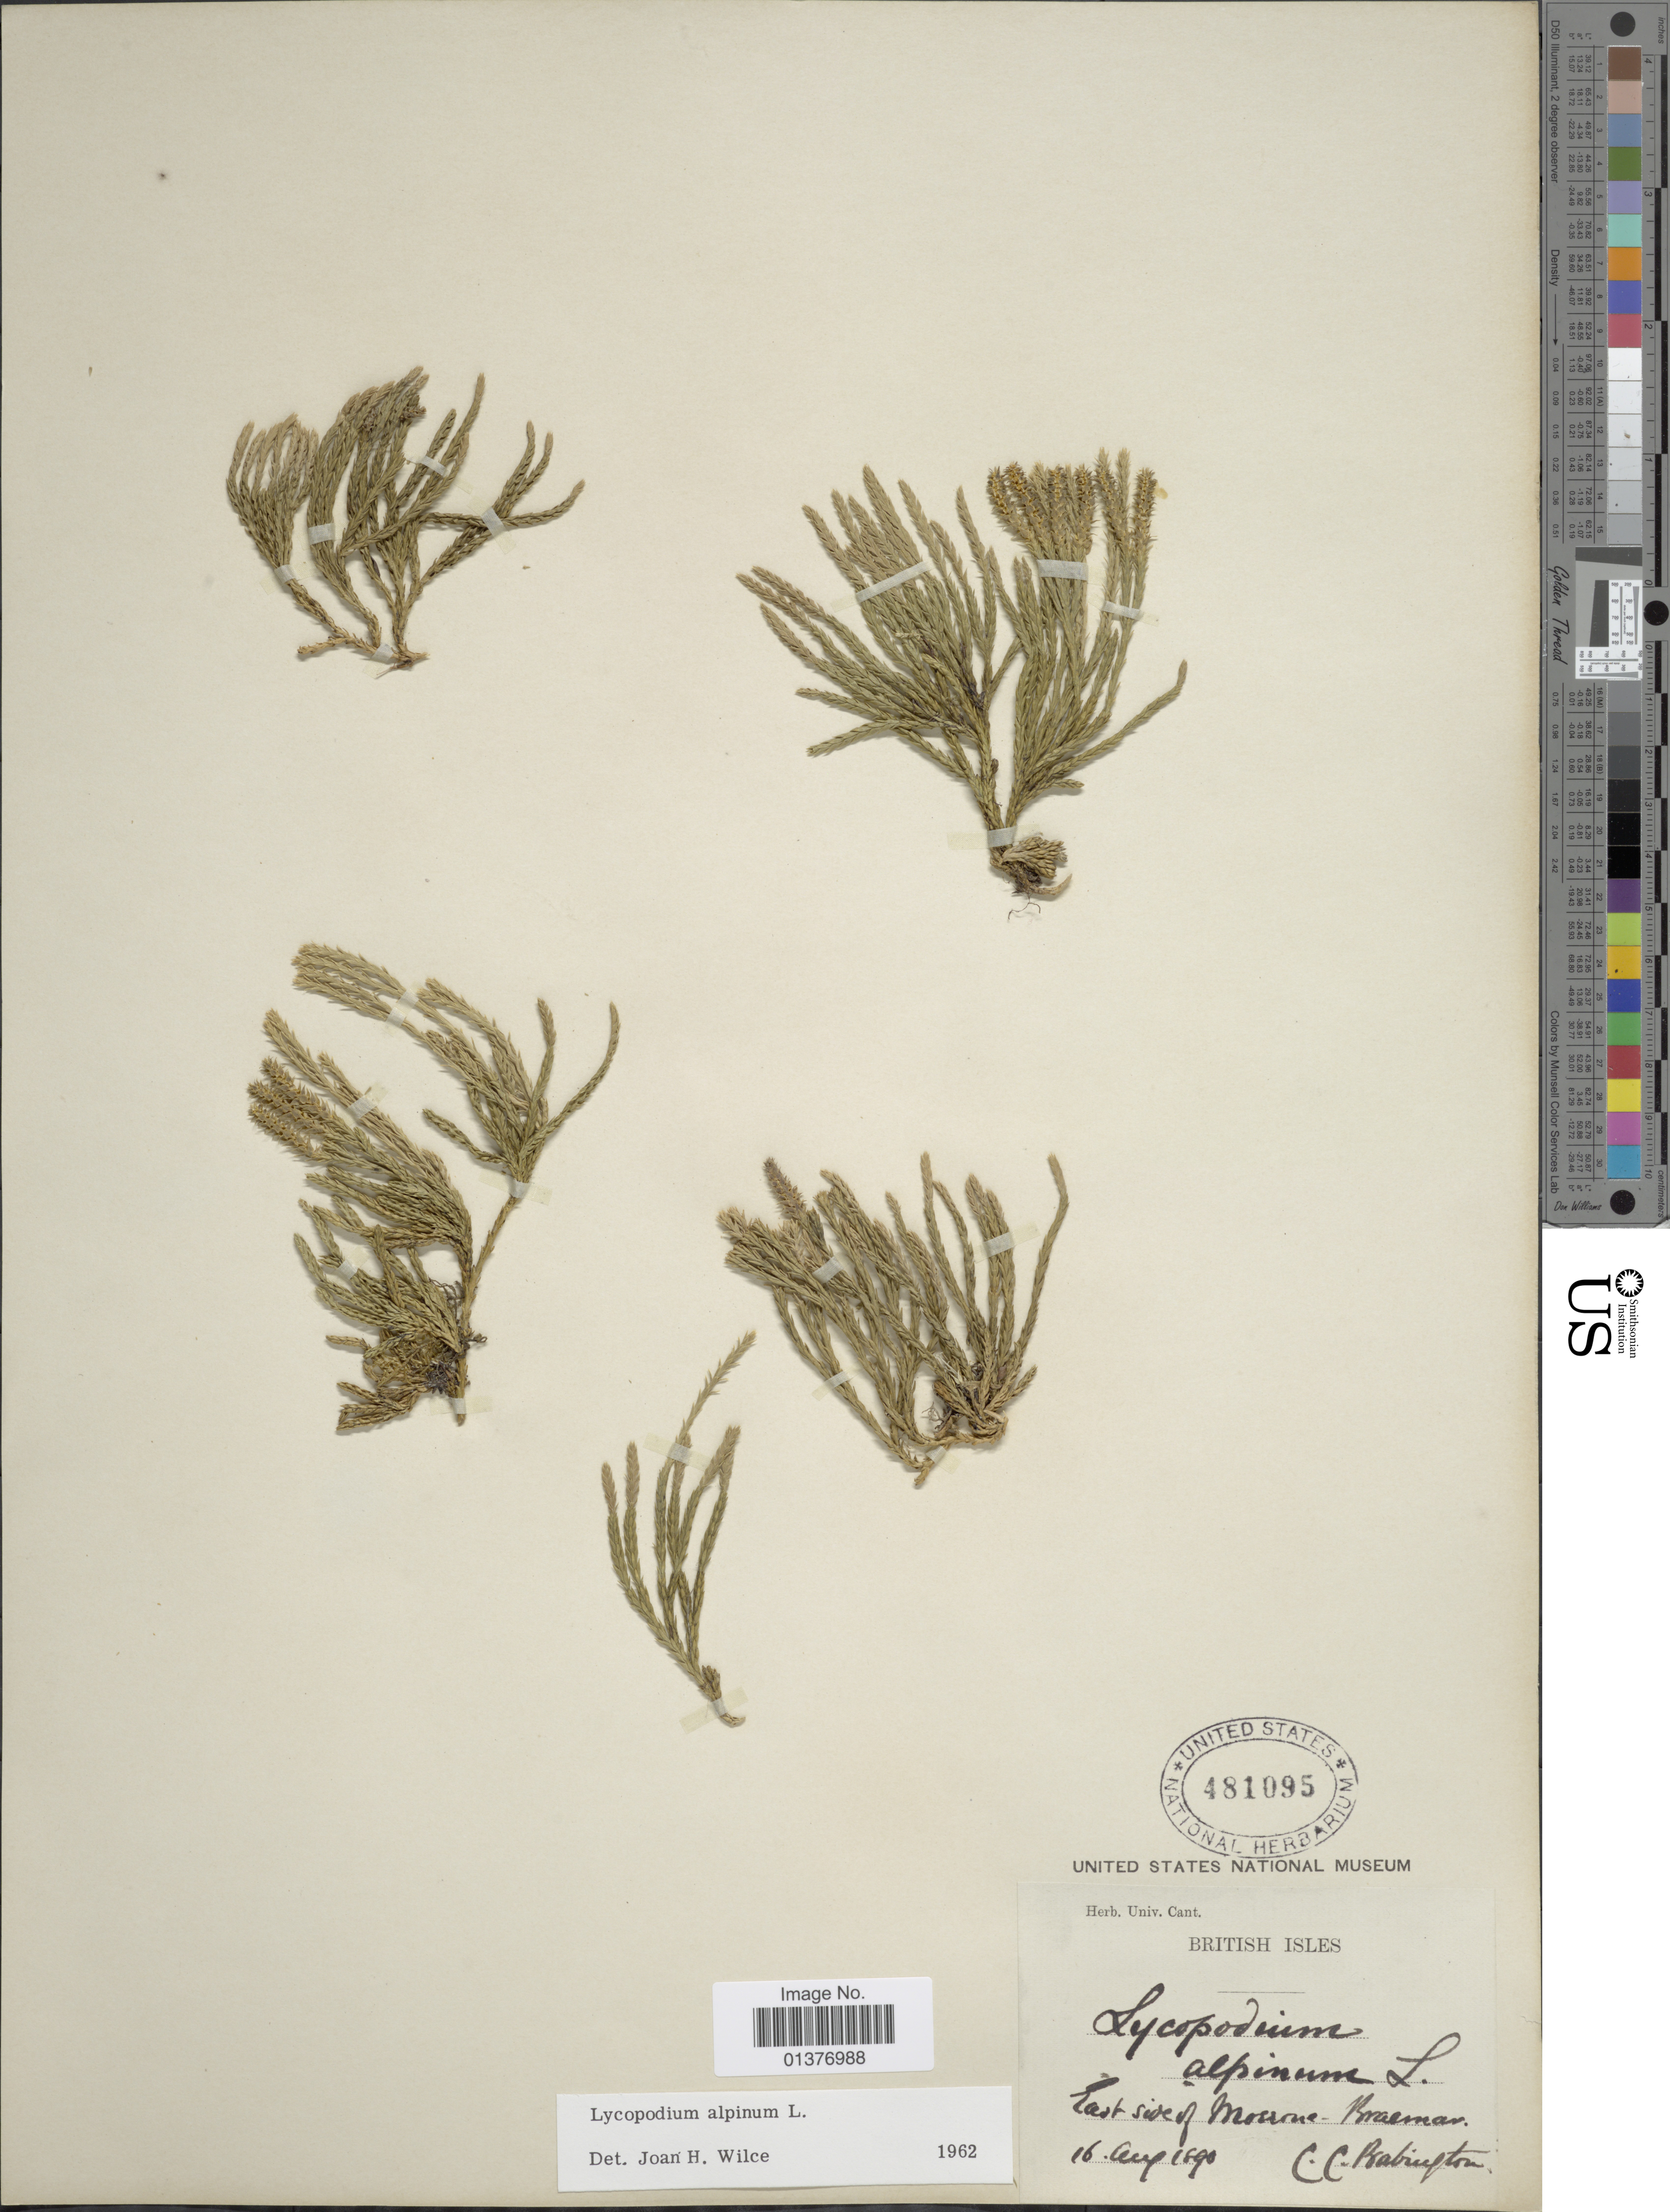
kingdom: Plantae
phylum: Tracheophyta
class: Lycopodiopsida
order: Lycopodiales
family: Lycopodiaceae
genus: Diphasiastrum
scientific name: Diphasiastrum alpinum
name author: (L.) Holub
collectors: C. Brabington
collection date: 1890-08-16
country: United Kingdom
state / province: Scotland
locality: East side of Morrone Braemar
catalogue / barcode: US 481095